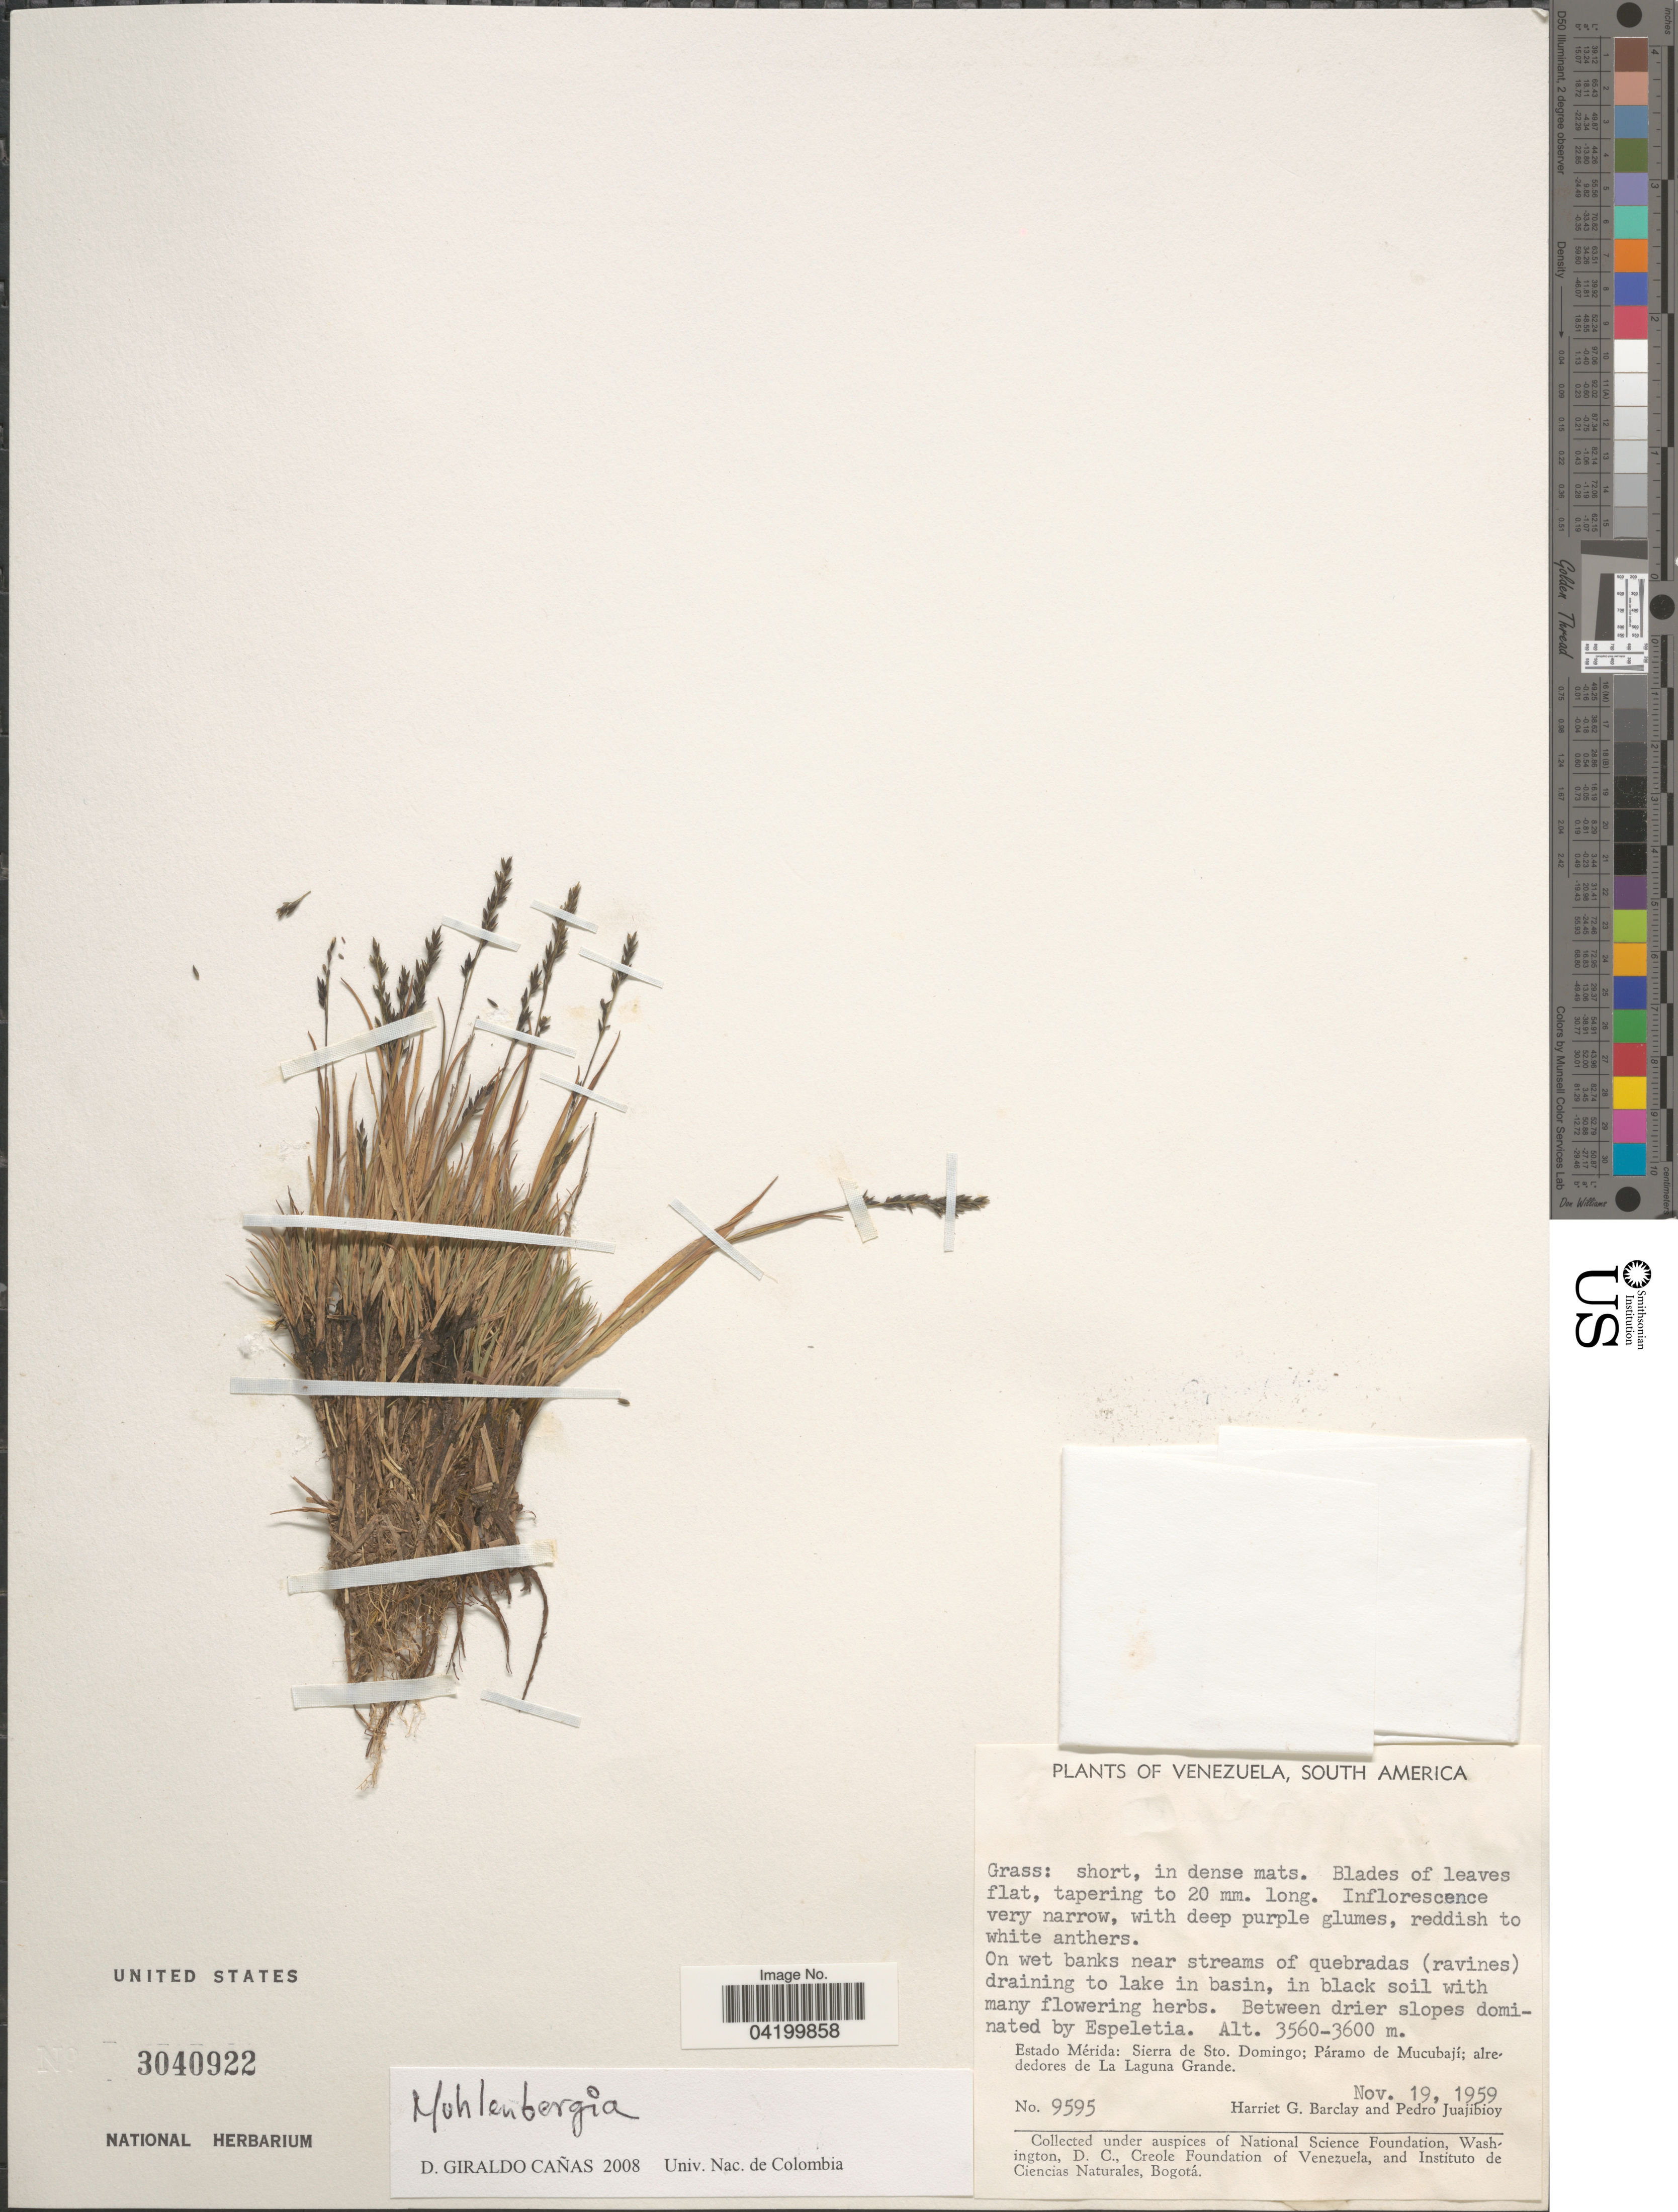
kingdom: Plantae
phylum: Tracheophyta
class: Liliopsida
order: Poales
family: Poaceae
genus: Muhlenbergia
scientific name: Muhlenbergia sp.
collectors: H. G. Barclay & P. Juajibioy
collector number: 9595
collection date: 1959-11-19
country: Venezuela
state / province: Merida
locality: Sierra de Sto. Domingo; Páramo de Mucubalí; alrededores de La Laguna Grande.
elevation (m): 3560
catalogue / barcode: US 3040922